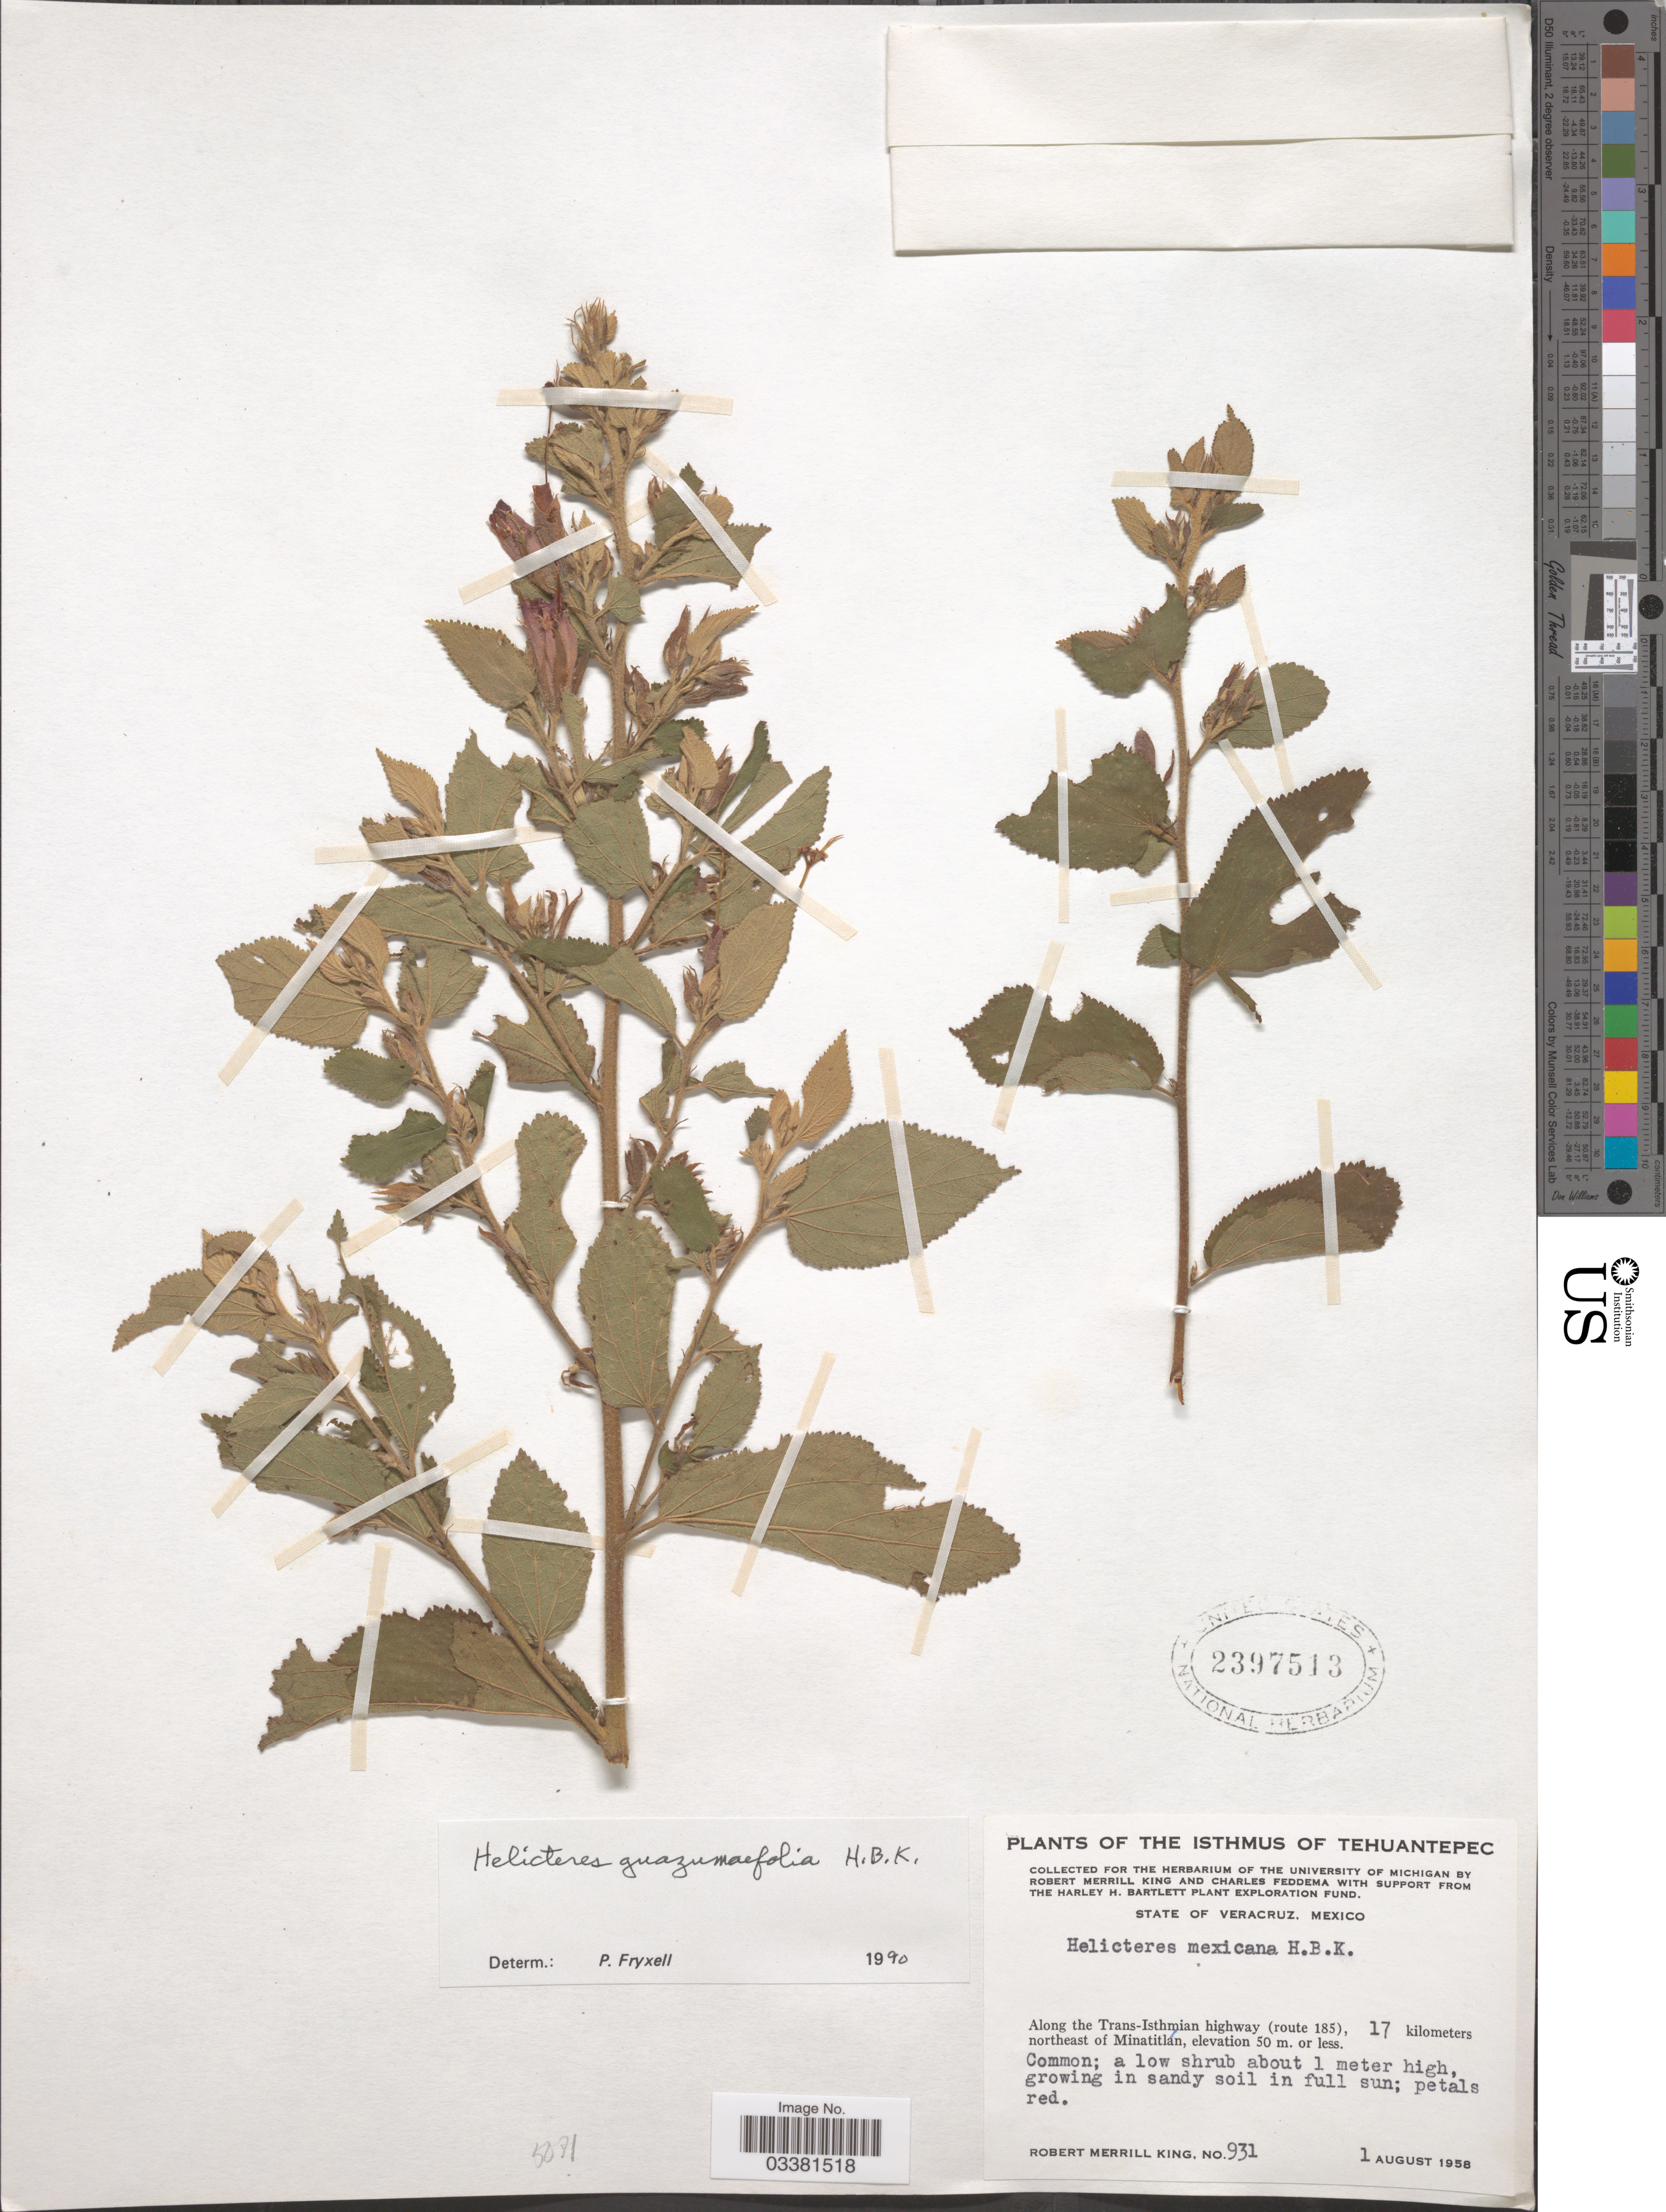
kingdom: Plantae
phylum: Tracheophyta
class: Magnoliopsida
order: Malvales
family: Malvaceae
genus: Helicteres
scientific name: Helicteres guazumifolia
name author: Kunth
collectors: R. M. King & C. Feddema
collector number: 931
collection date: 1958-08-01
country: Mexico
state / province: Veracruz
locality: The Isthmus of Tehuantepec. Along the Trans-Isthmian highway (route 185), 17 kilometers northeast of Minatitlán.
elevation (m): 50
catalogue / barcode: US 2397513